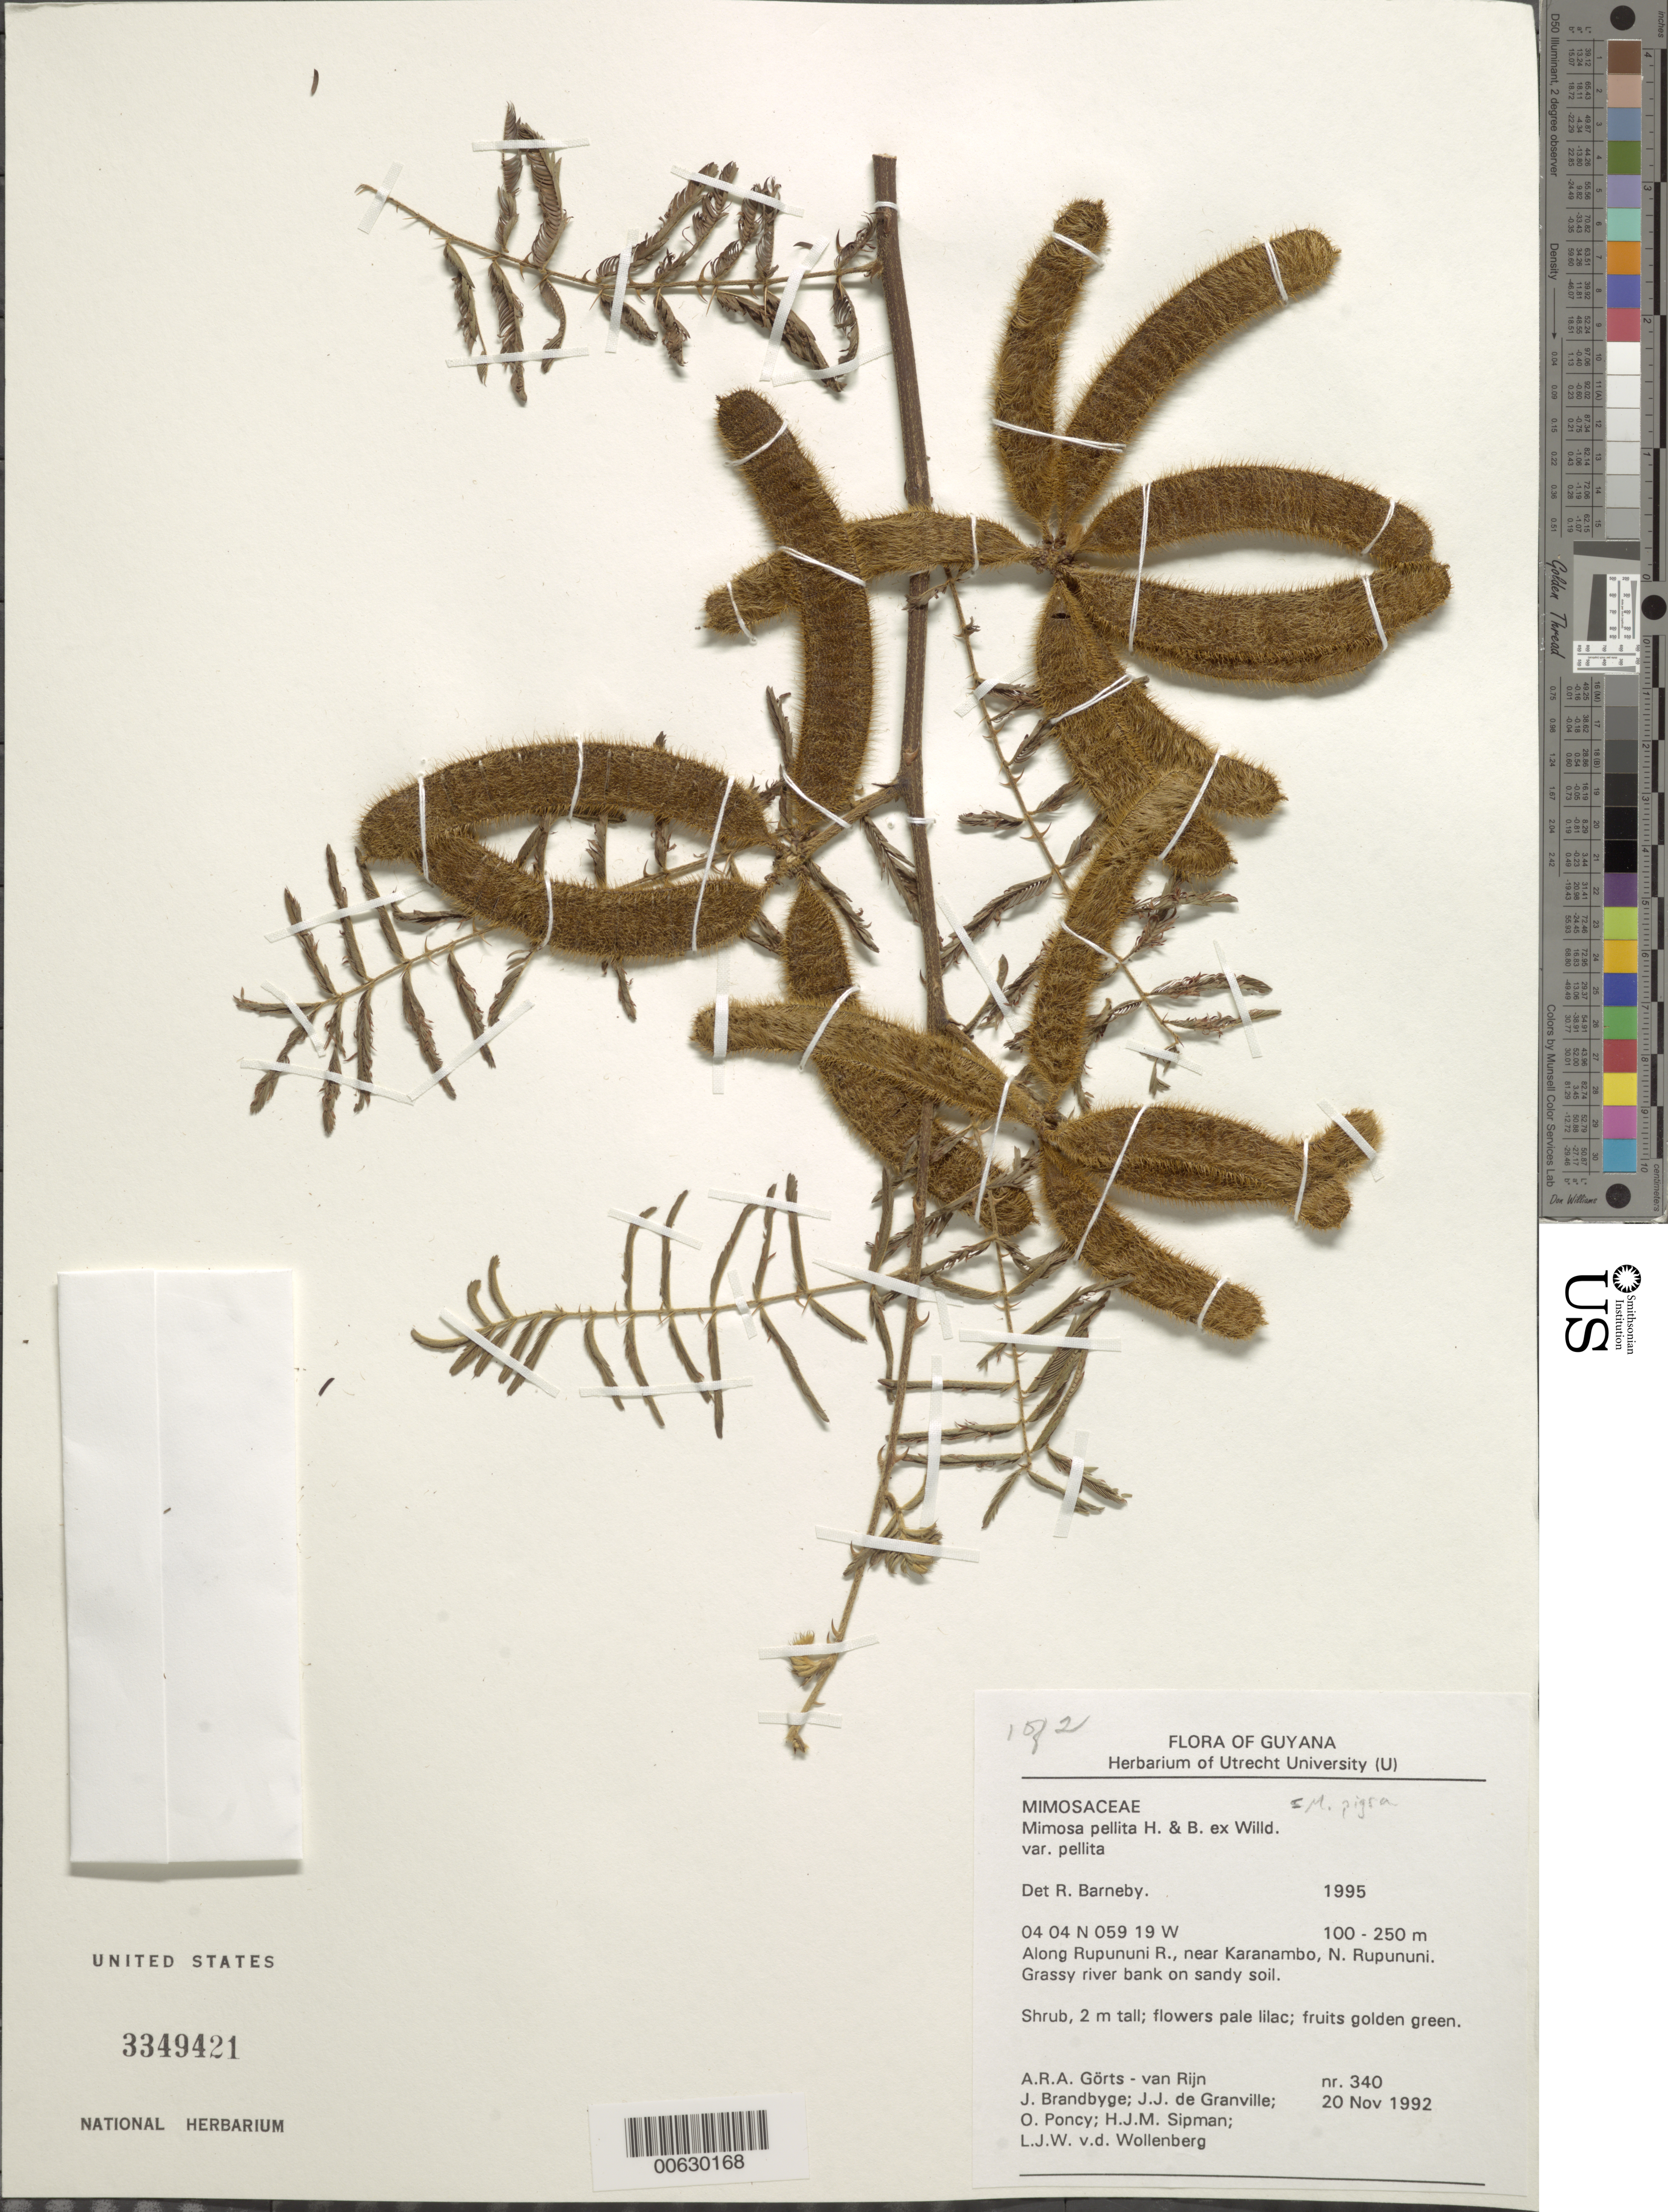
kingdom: Plantae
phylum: Tracheophyta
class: Magnoliopsida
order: Fabales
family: Fabaceae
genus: Mimosa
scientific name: Mimosa pellita var. pellita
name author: Humb. & Bonpl. ex Willd.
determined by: Barneby, Rupert C., (NY)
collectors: A. .R. A. Görts-van Rijn, J. Brandbyge, J.-J. de Granville, O. Poncy, H. J. M. Sipman & L. van der Wollenberg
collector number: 340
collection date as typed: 20-Nov-92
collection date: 1992-11-20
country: Guyana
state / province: U. Takutu-U. Essequibo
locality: Rupununi R., near Karanambo, N Rupununi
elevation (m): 100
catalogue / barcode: US 3349421